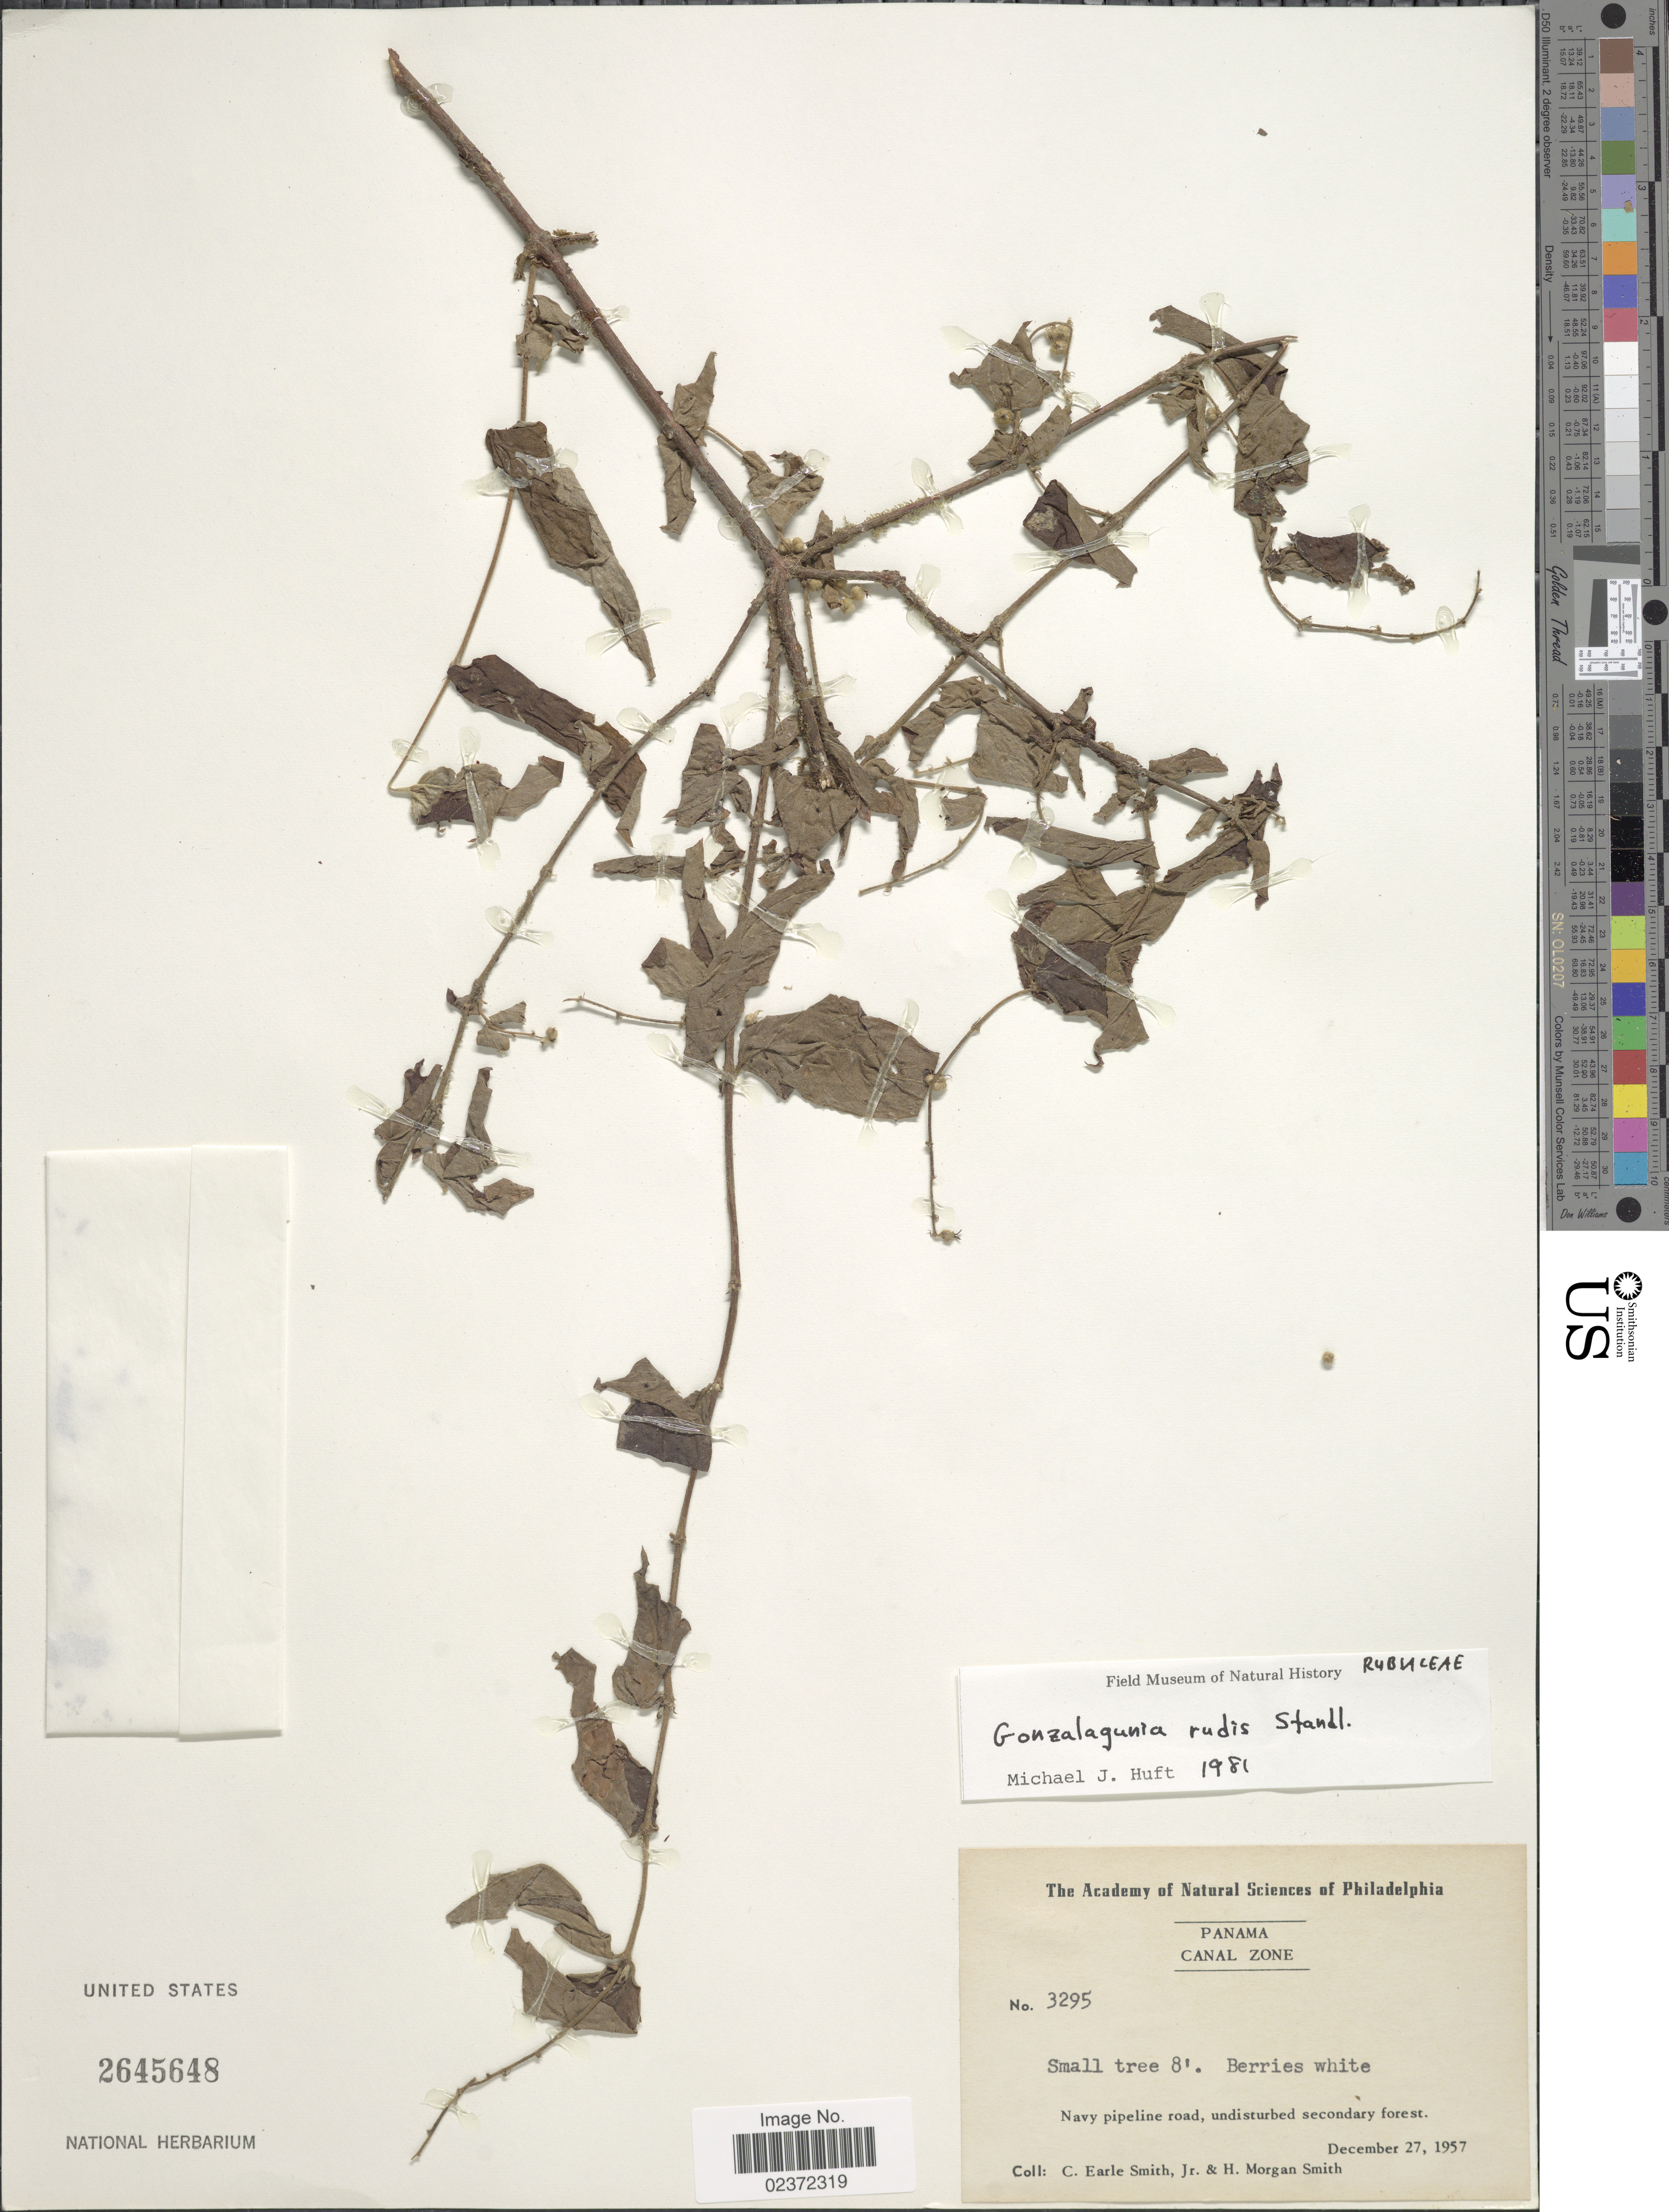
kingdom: Plantae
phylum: Tracheophyta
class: Magnoliopsida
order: Gentianales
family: Rubiaceae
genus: Duggena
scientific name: Duggena rudis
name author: Standl.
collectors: C. E. Smith Jr.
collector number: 3295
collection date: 1957-12-27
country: Panama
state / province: Colón / Panamá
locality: Canal Zone, Navy pipeline road, undisturbed secondary forest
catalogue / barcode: US 2645648